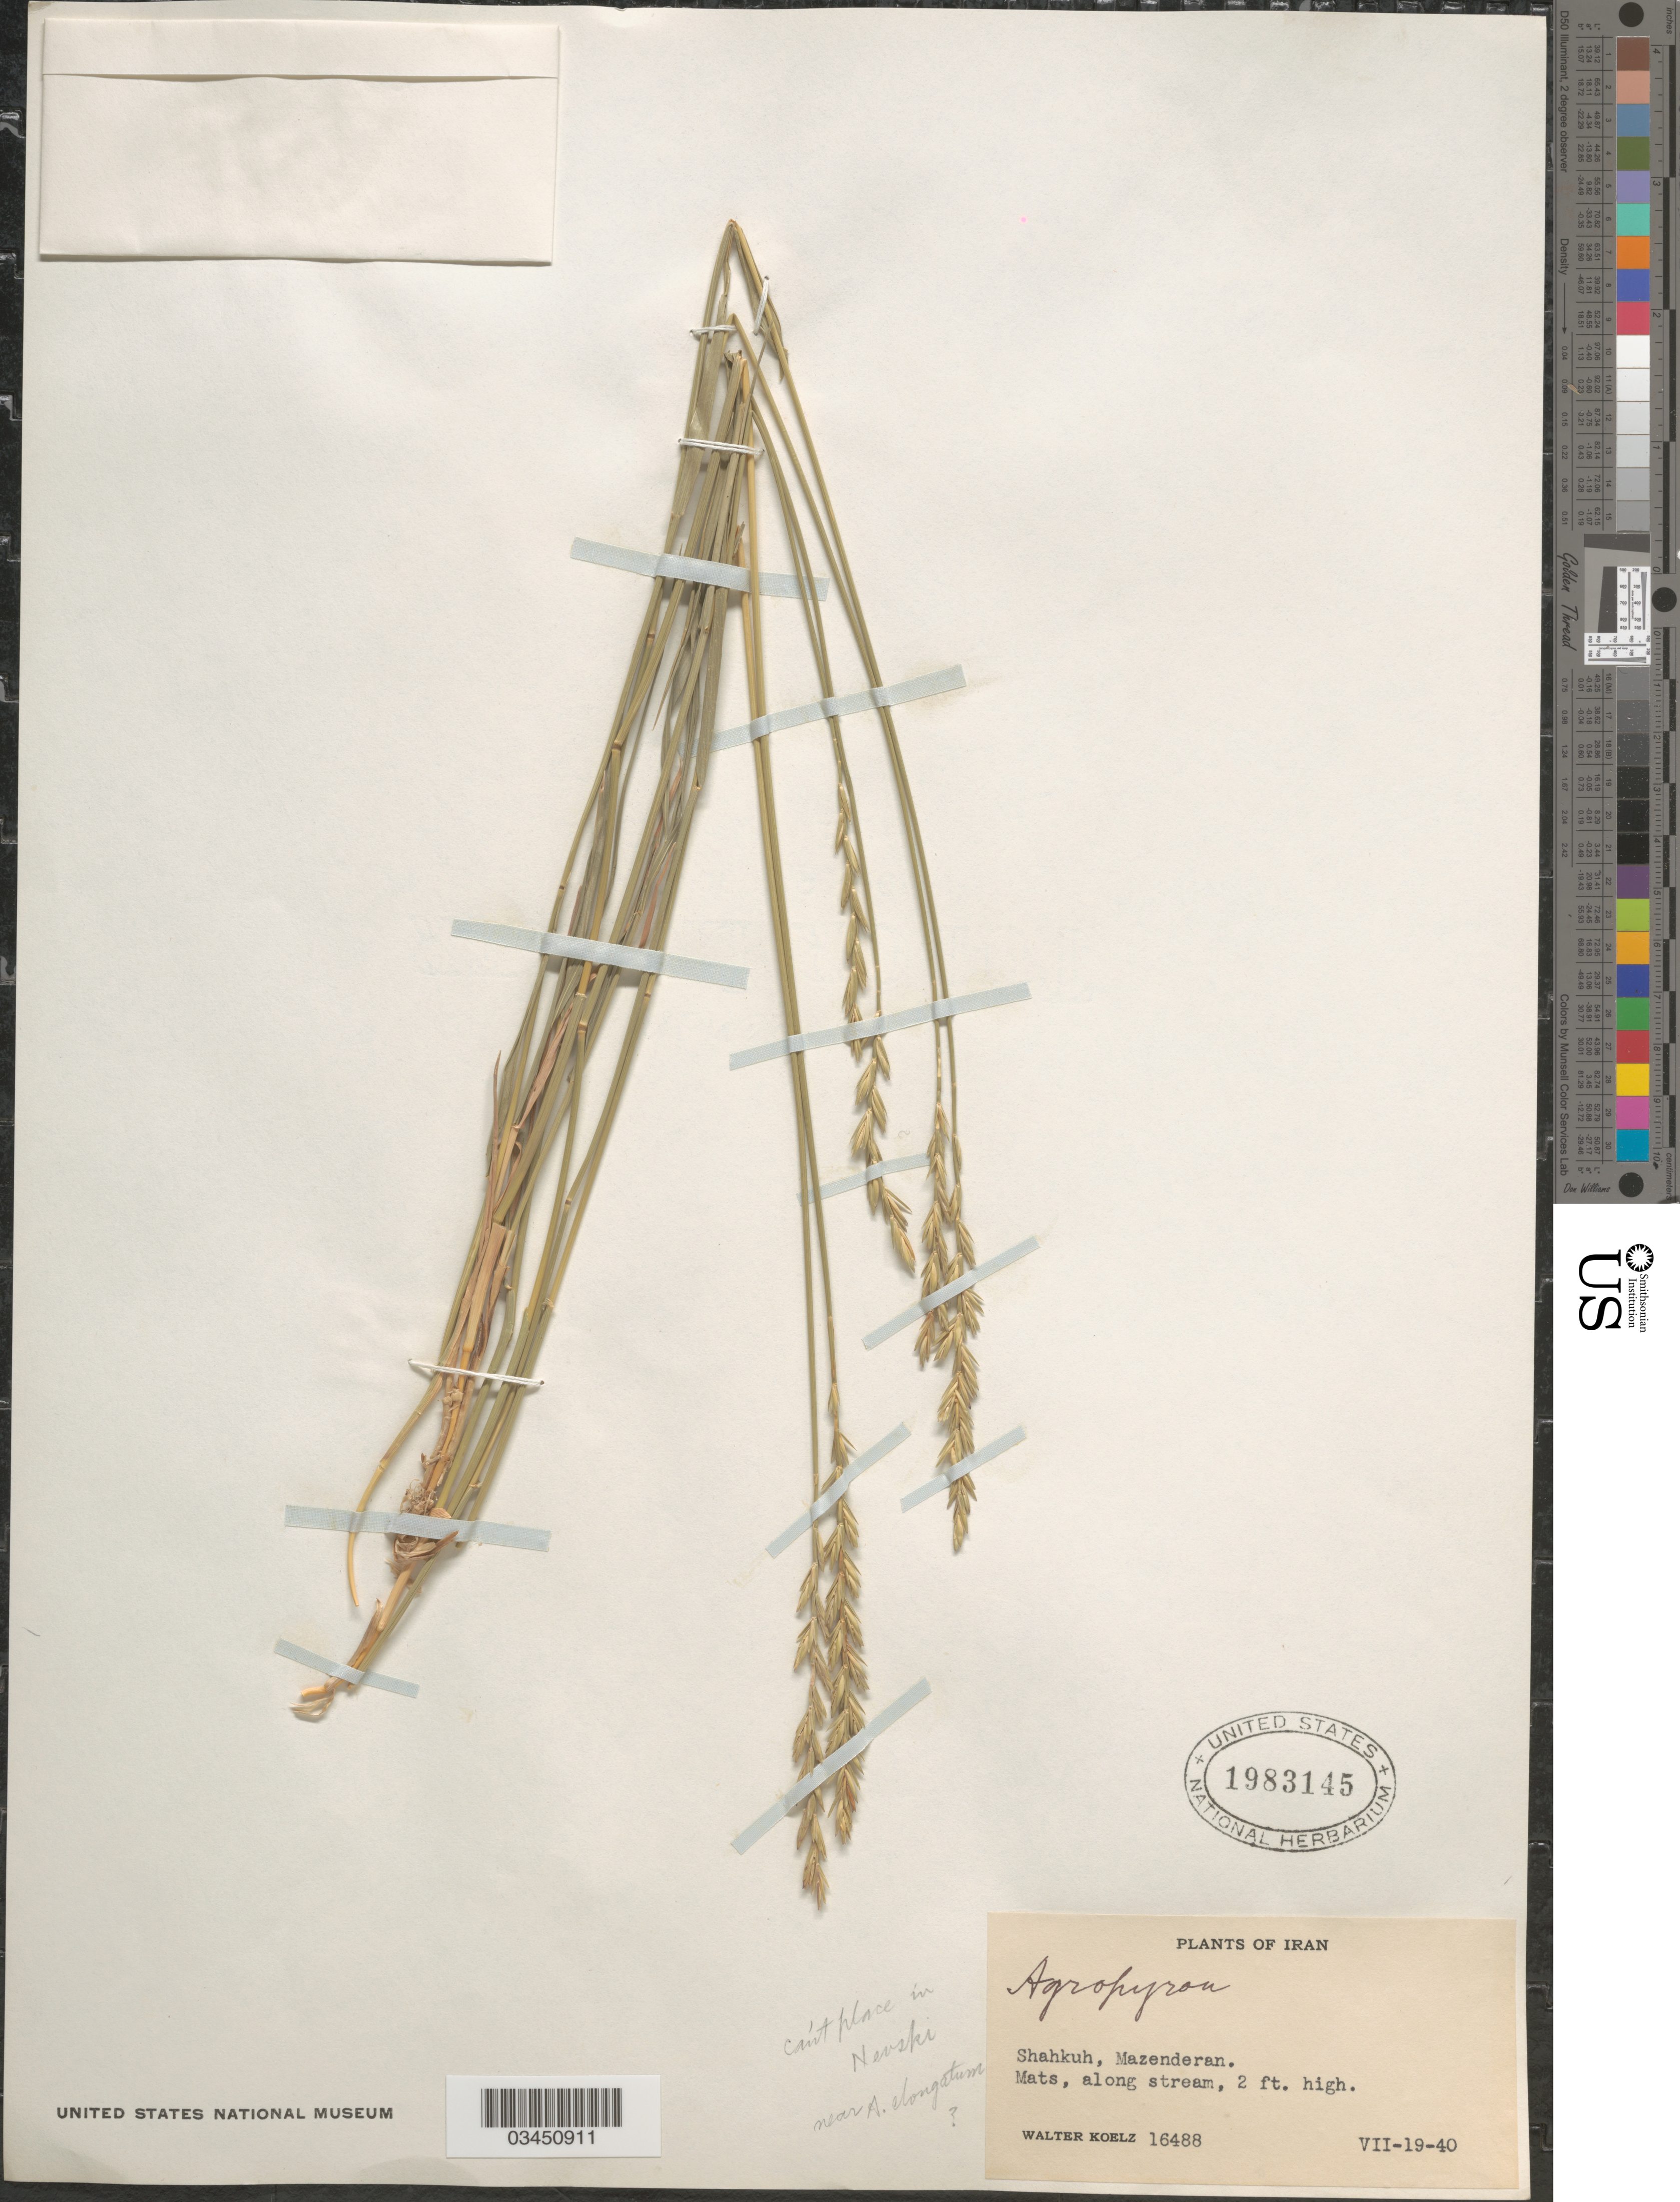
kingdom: Plantae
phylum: Tracheophyta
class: Liliopsida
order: Poales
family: Poaceae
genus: Elymus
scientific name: Elymus sp.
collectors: W. N. Koelz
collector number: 16488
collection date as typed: Transcribed d/m/y: 19/7/40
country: Iran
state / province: Mazandaran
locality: Shahkuh, Mazenderan. Mats, along stream.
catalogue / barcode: US 1983145